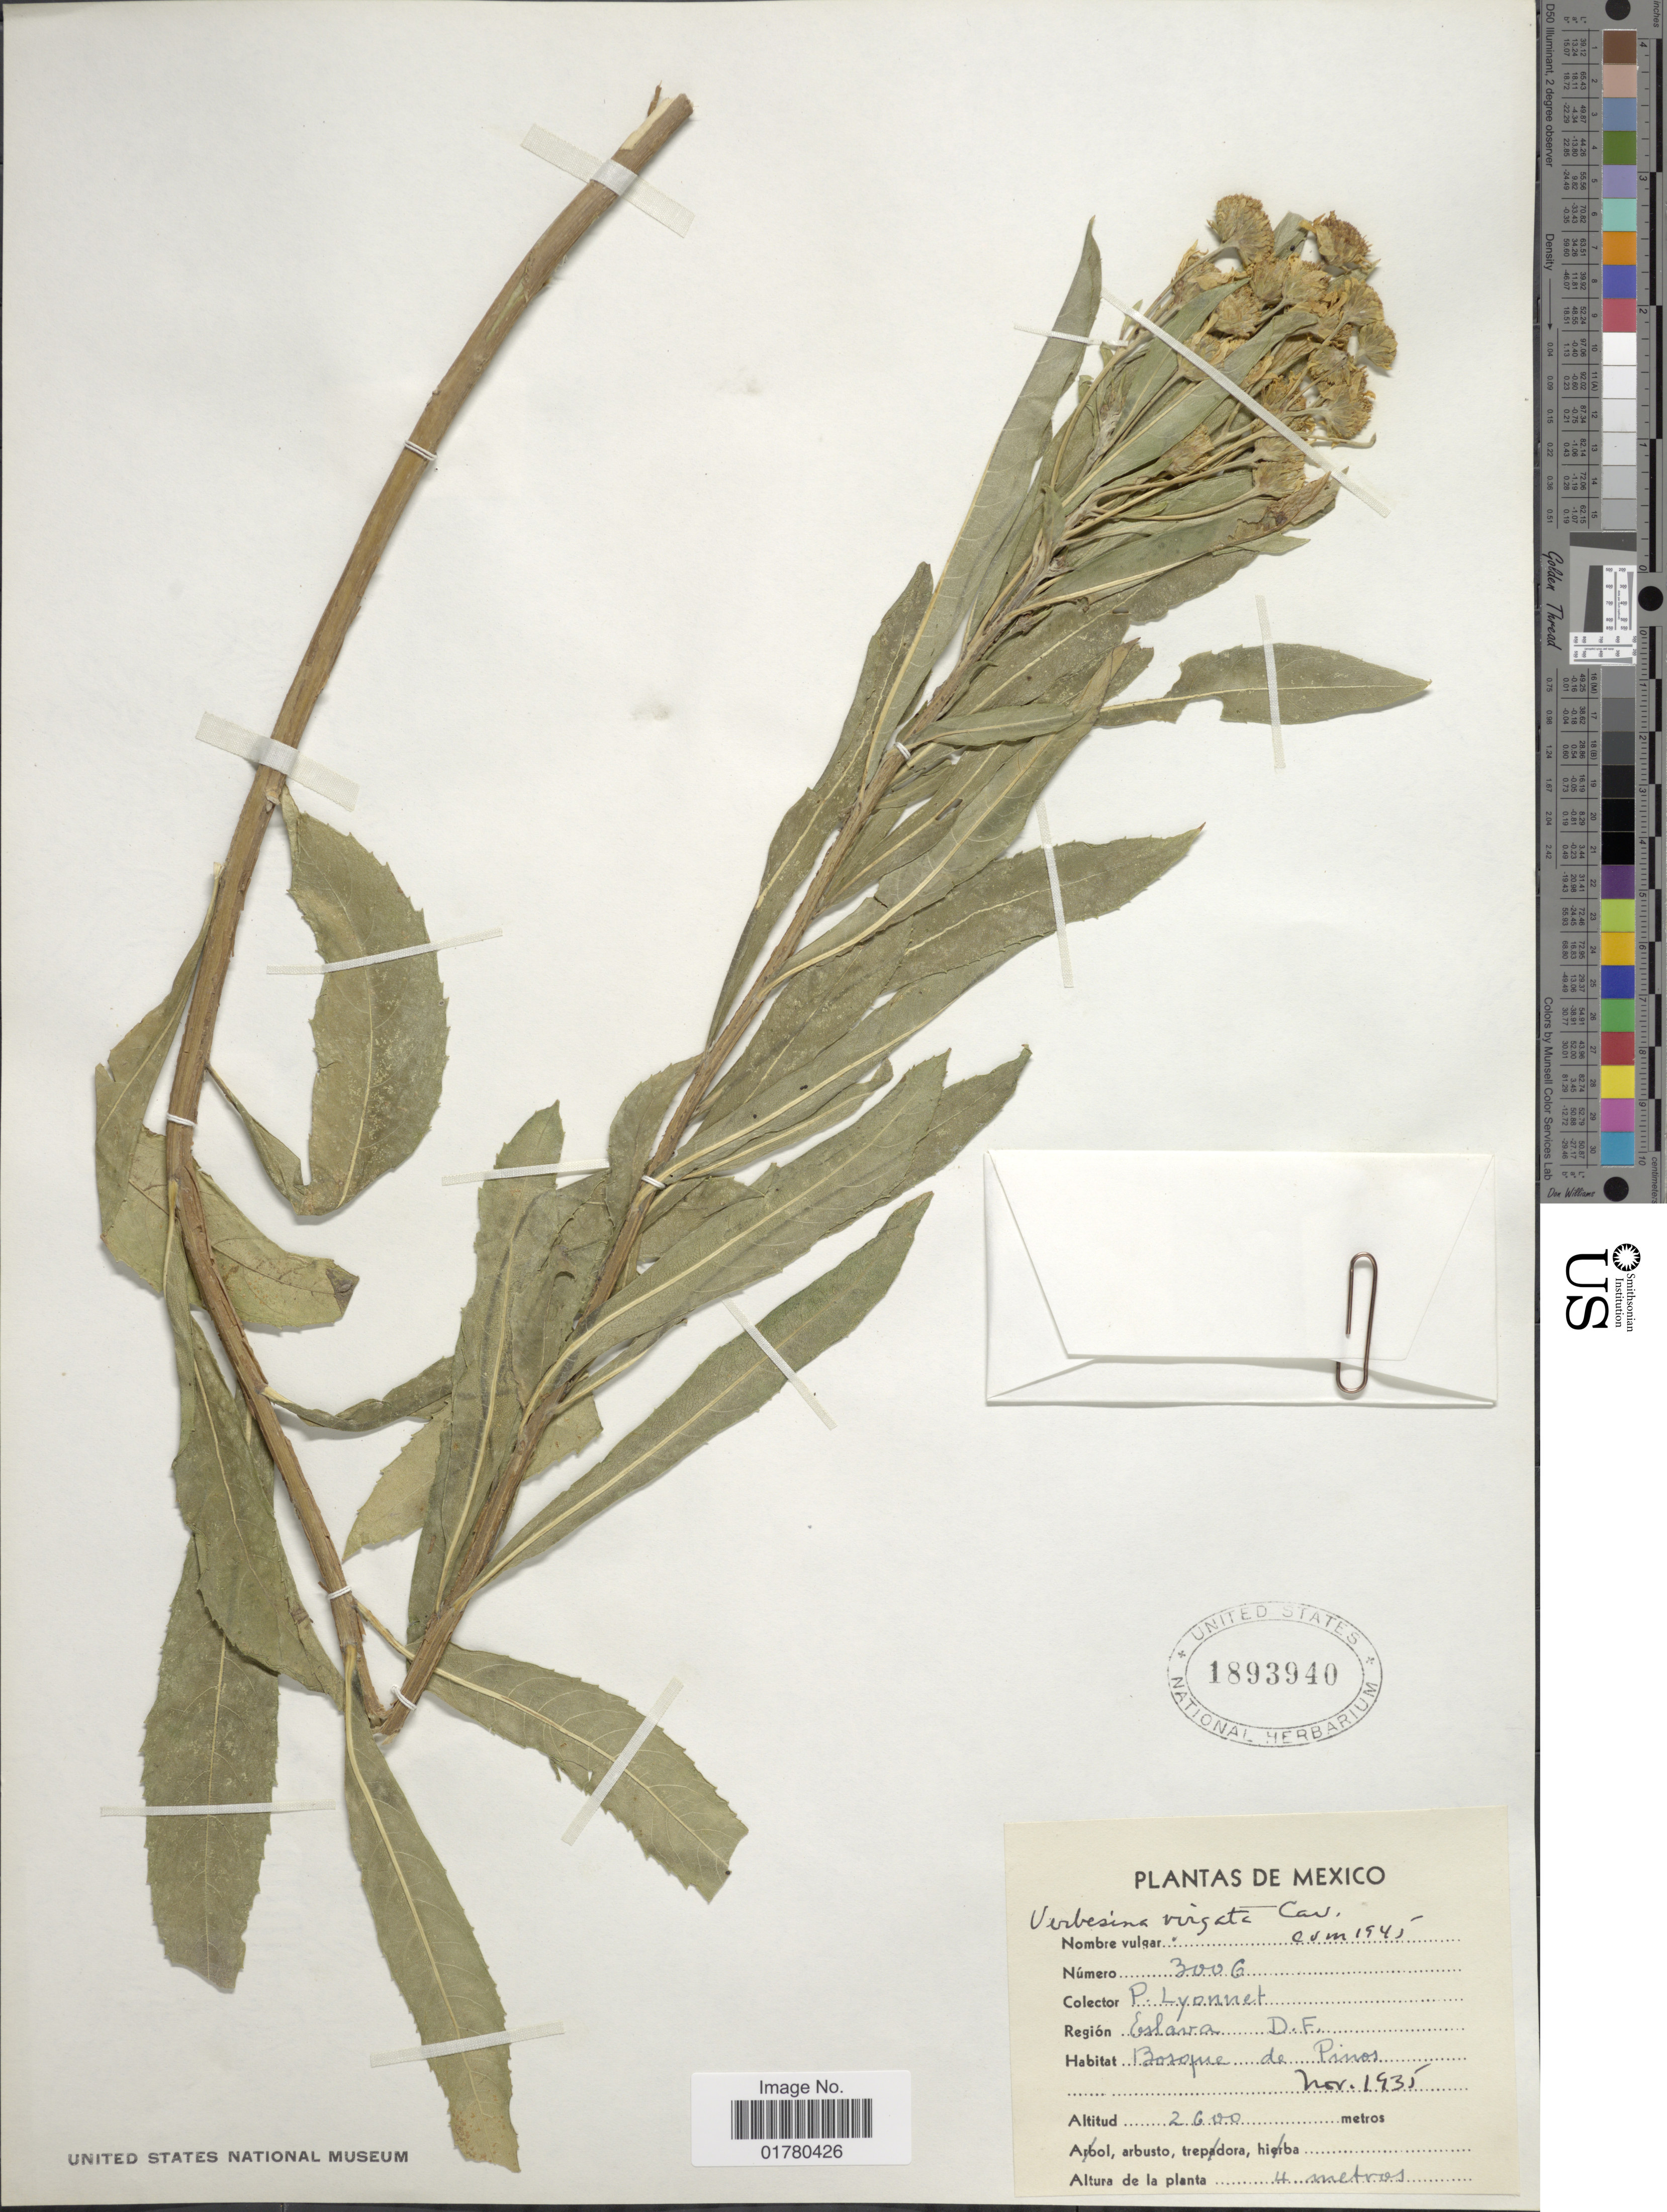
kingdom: Plantae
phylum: Tracheophyta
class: Magnoliopsida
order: Asterales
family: Asteraceae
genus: Verbesina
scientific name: Verbesina virgata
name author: Cav.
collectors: P. Lyonnet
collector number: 3006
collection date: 1935-11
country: Mexico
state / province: Distrito Federal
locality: Región Eslava, Bosque de Pinos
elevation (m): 2600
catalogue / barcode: US 1893940